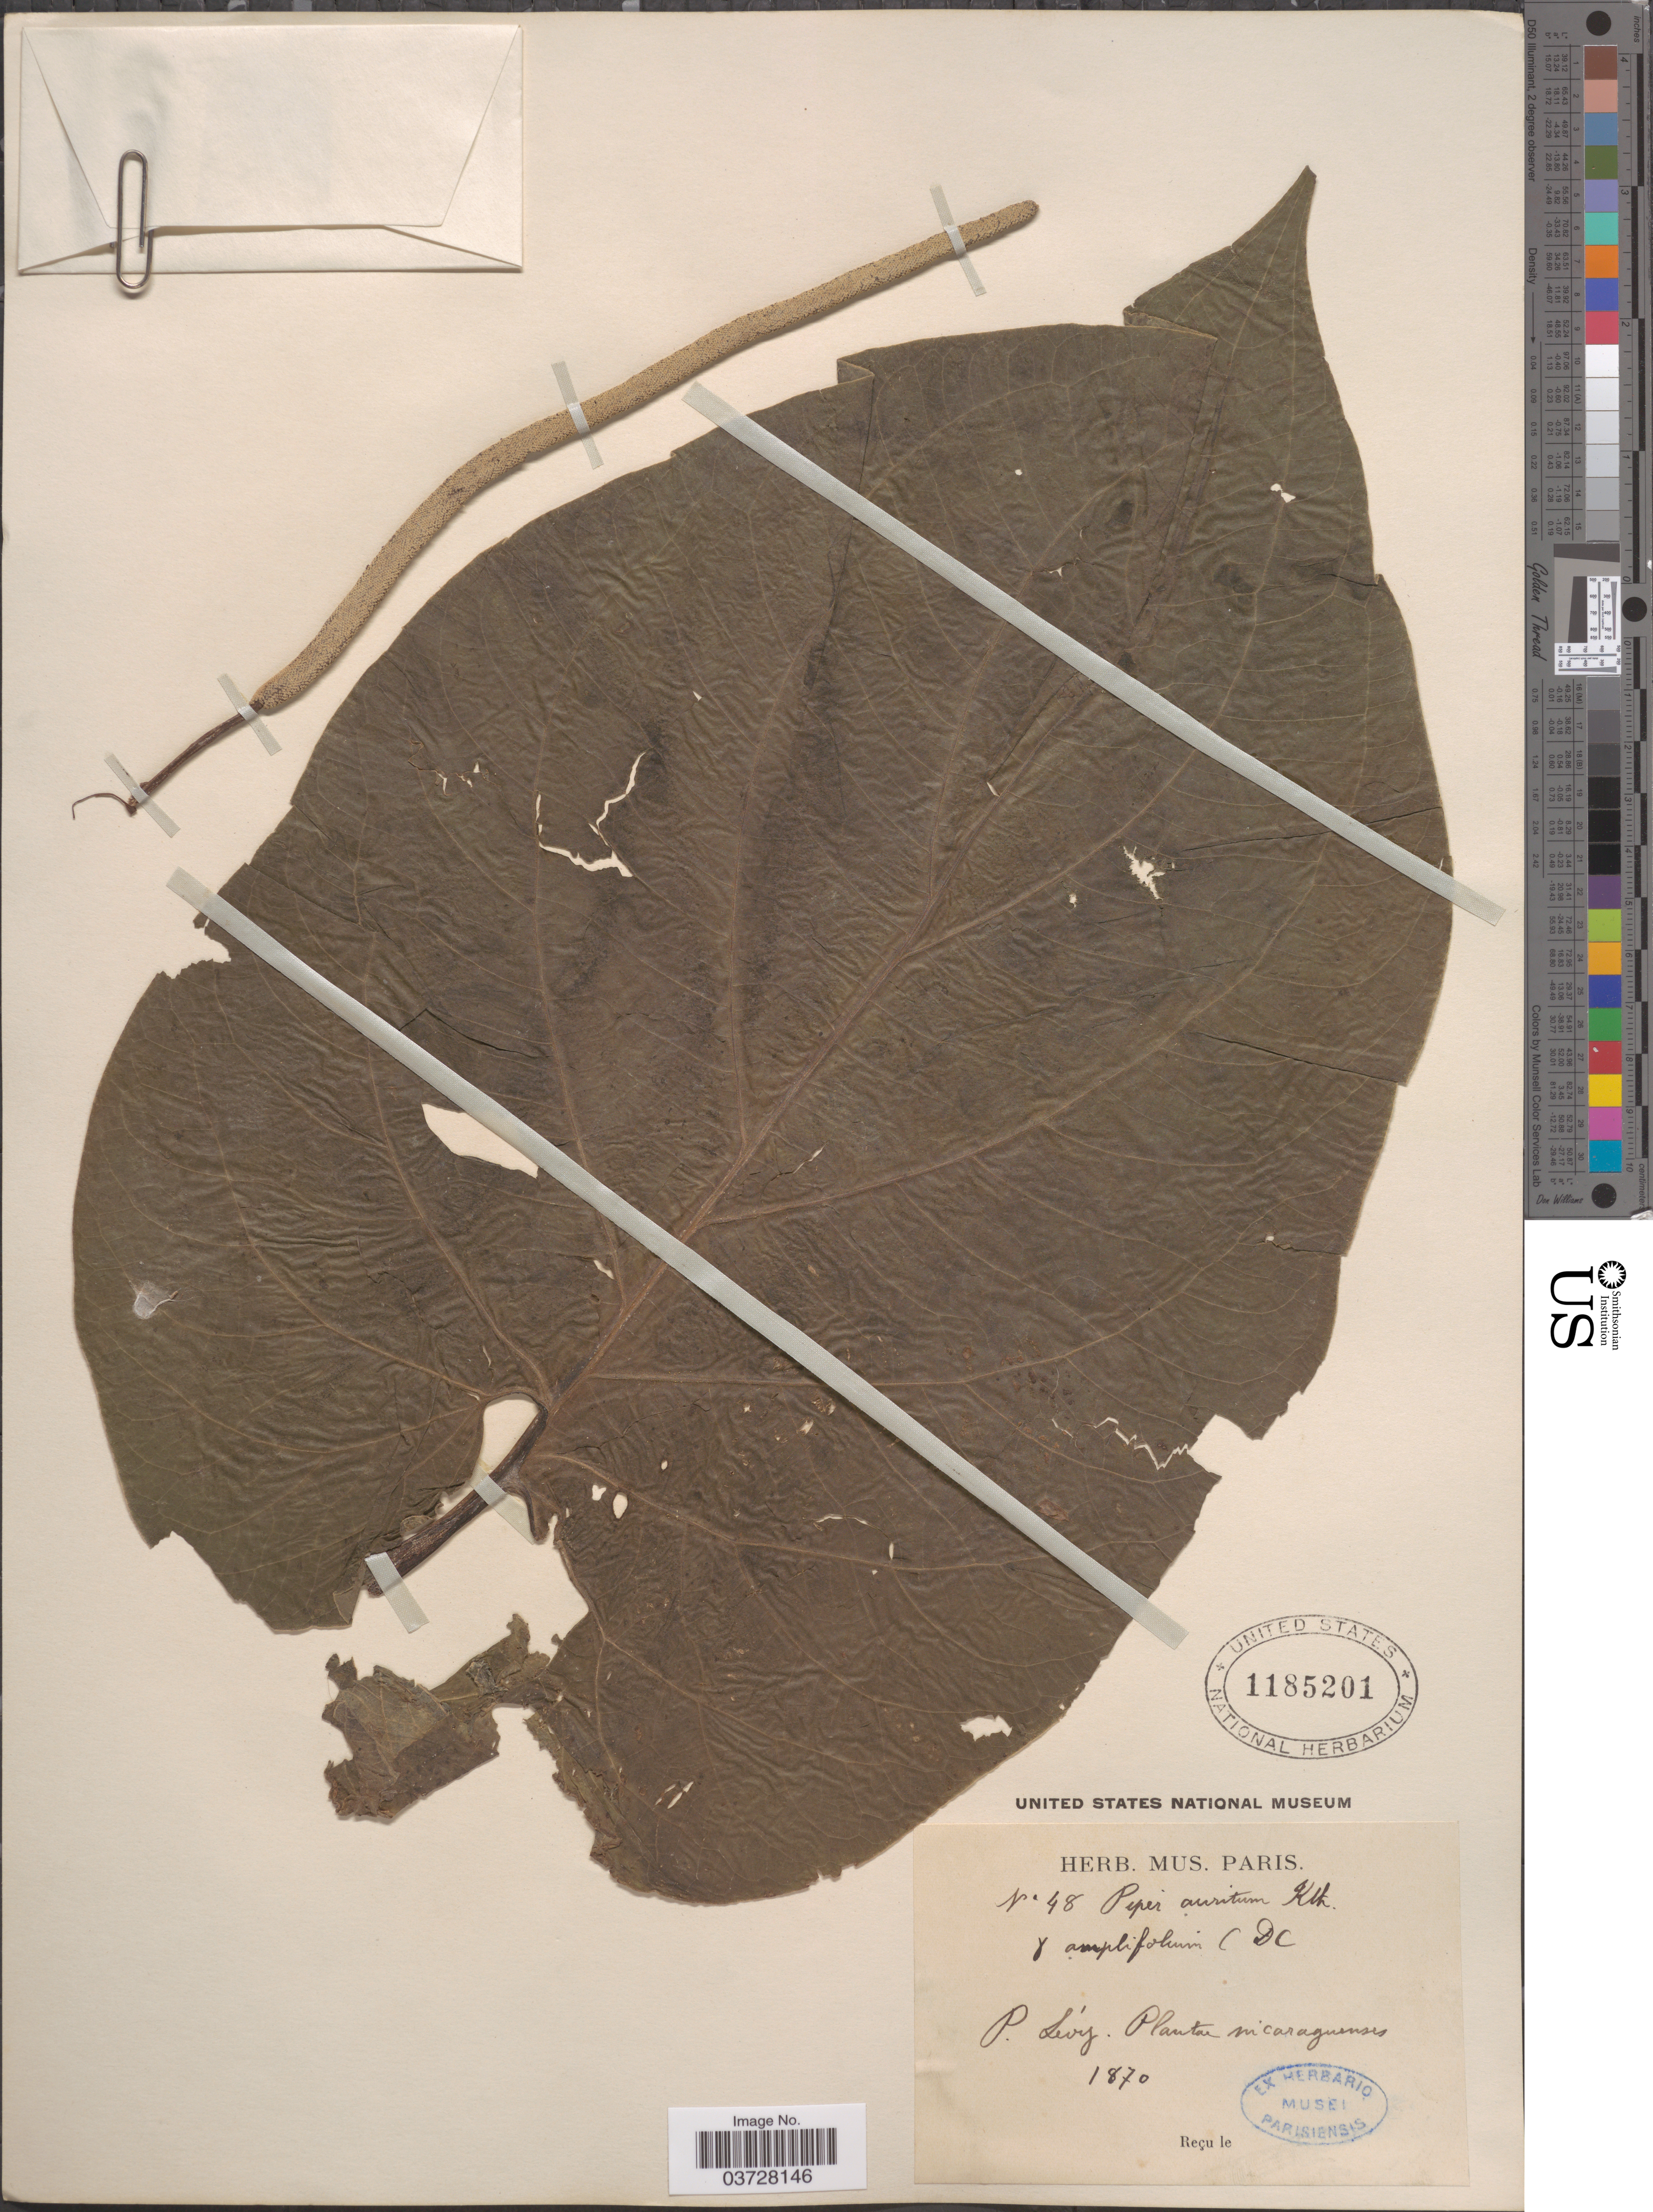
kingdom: Plantae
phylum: Tracheophyta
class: Magnoliopsida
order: Piperales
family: Piperaceae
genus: Piper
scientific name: Piper auritum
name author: Kunth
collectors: P. Lévy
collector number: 48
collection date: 1870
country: Nicaragua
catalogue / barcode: US 1185201